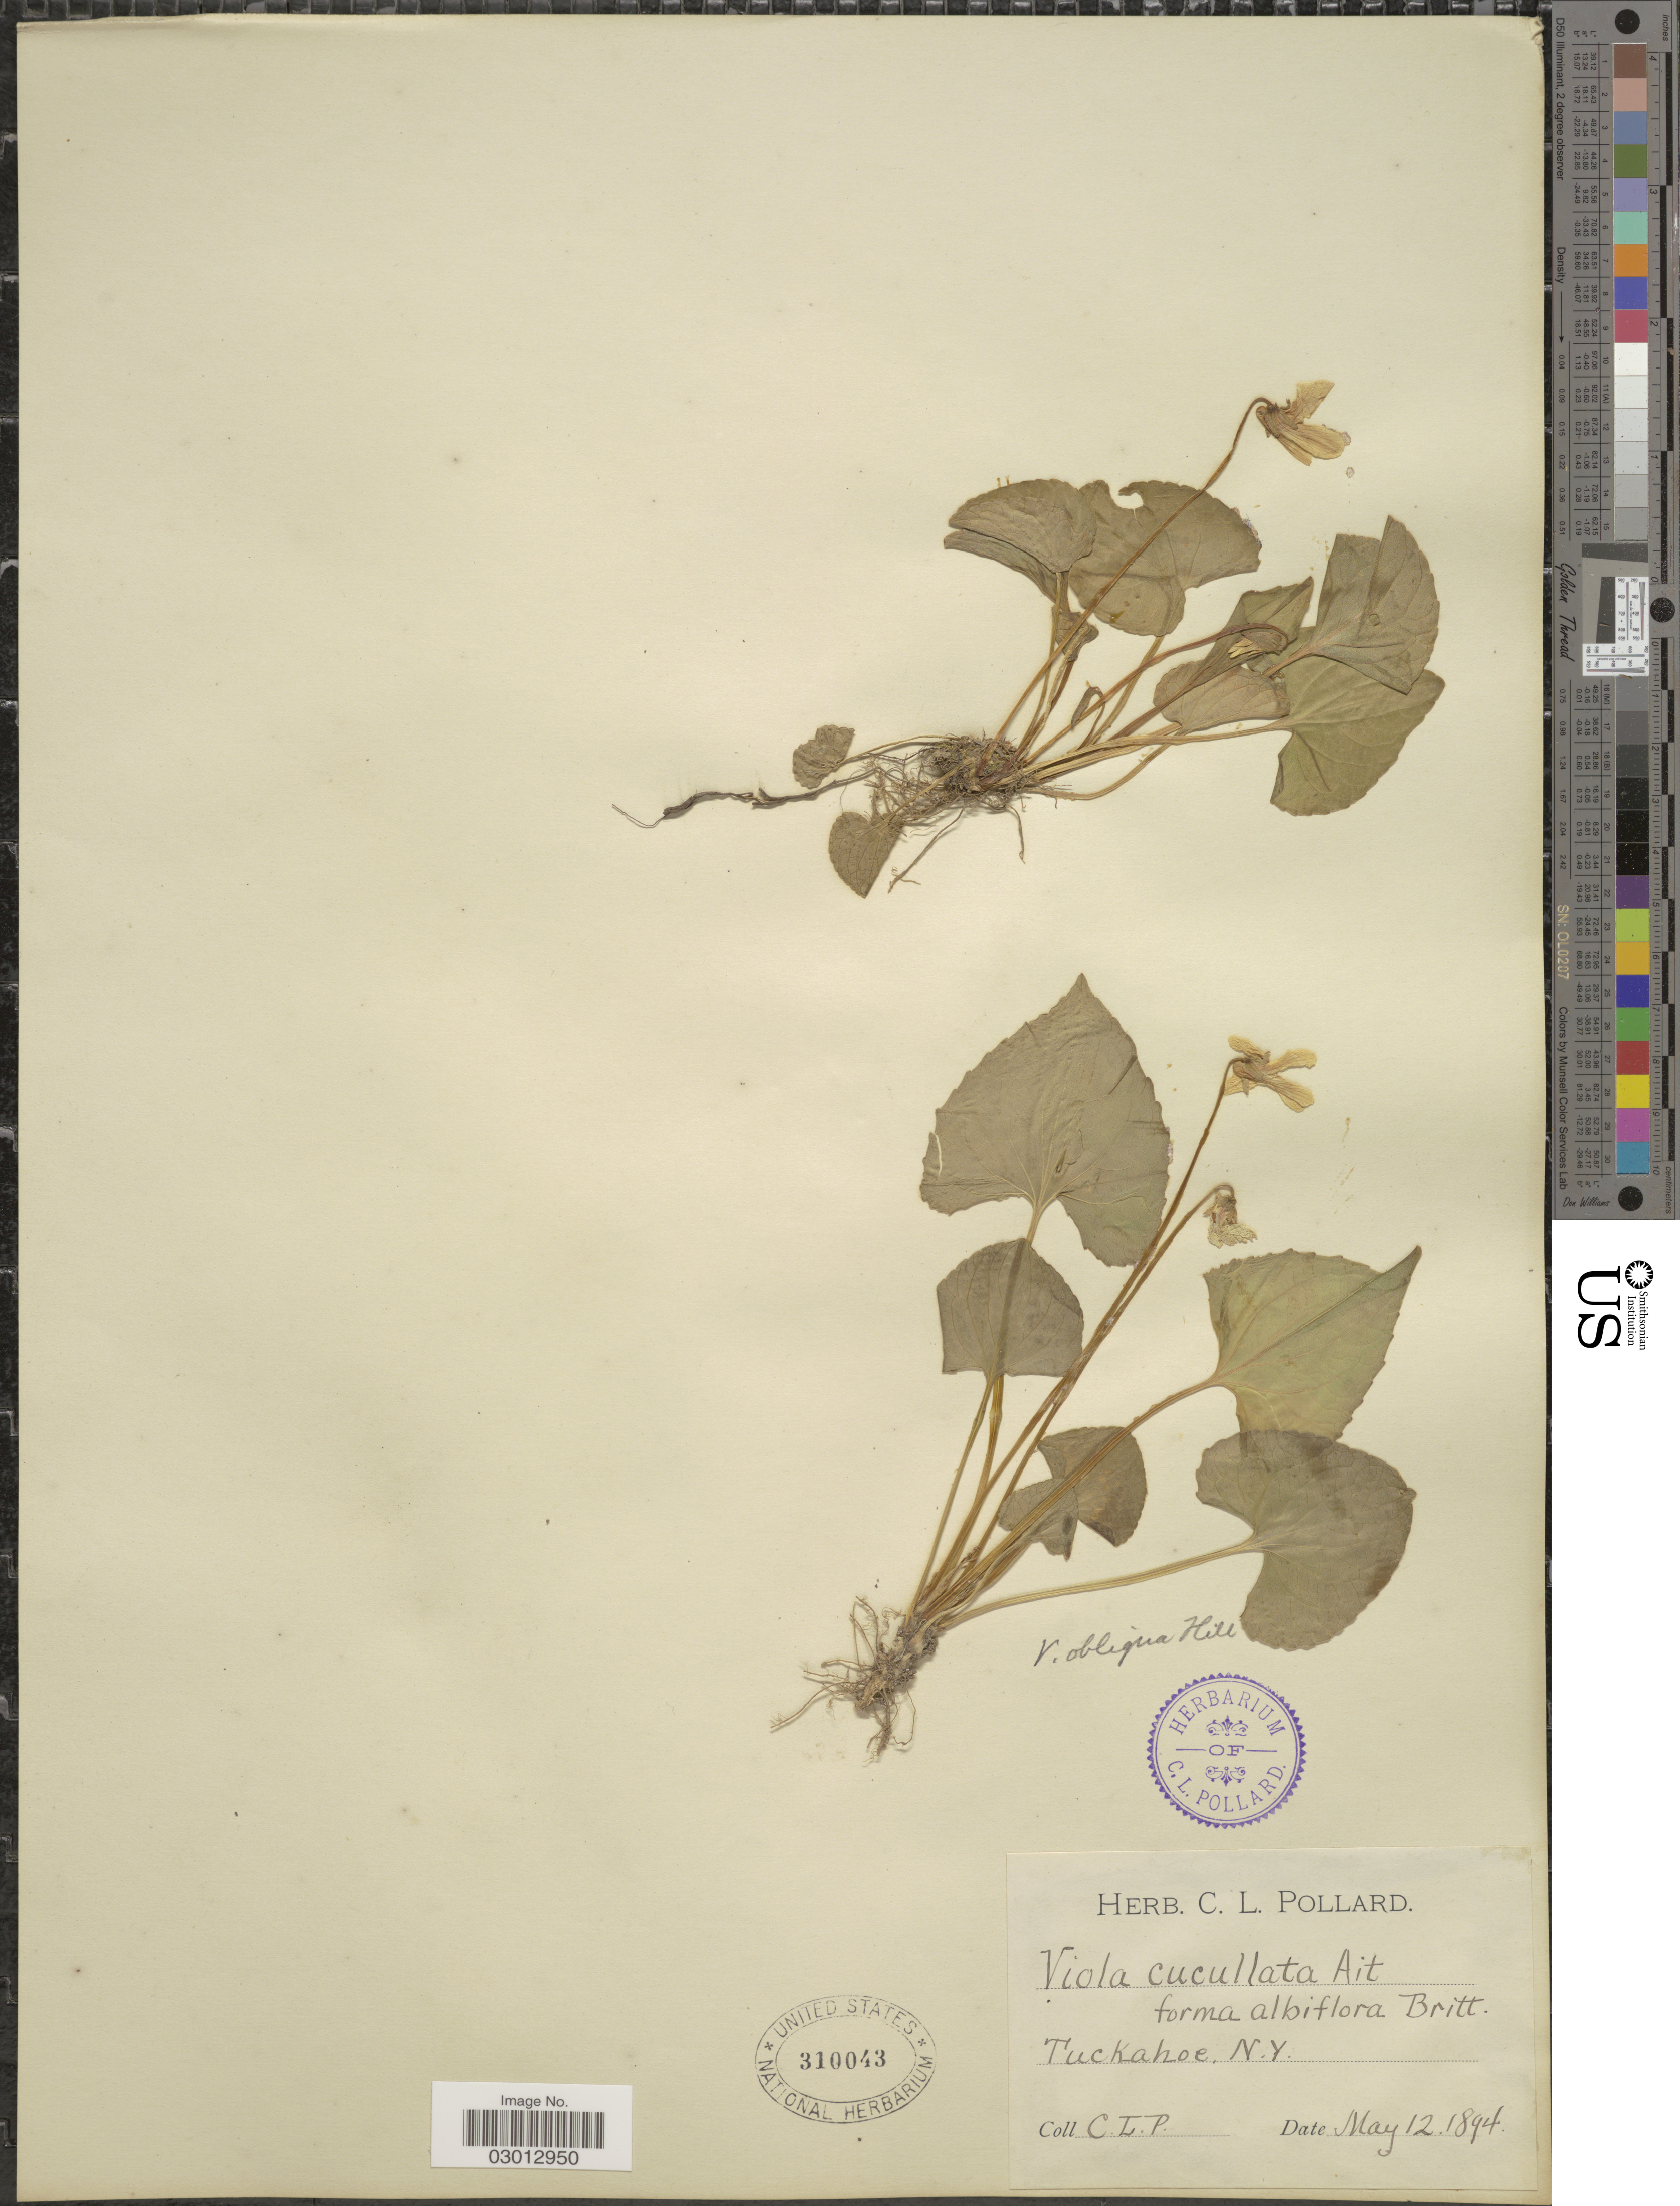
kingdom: Plantae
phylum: Tracheophyta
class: Magnoliopsida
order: Malpighiales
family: Violaceae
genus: Viola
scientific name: Viola papilionacea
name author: Pursh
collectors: C. L. Pollard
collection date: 1894-05-12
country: United States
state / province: New York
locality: Tuckahoe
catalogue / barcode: US 310043